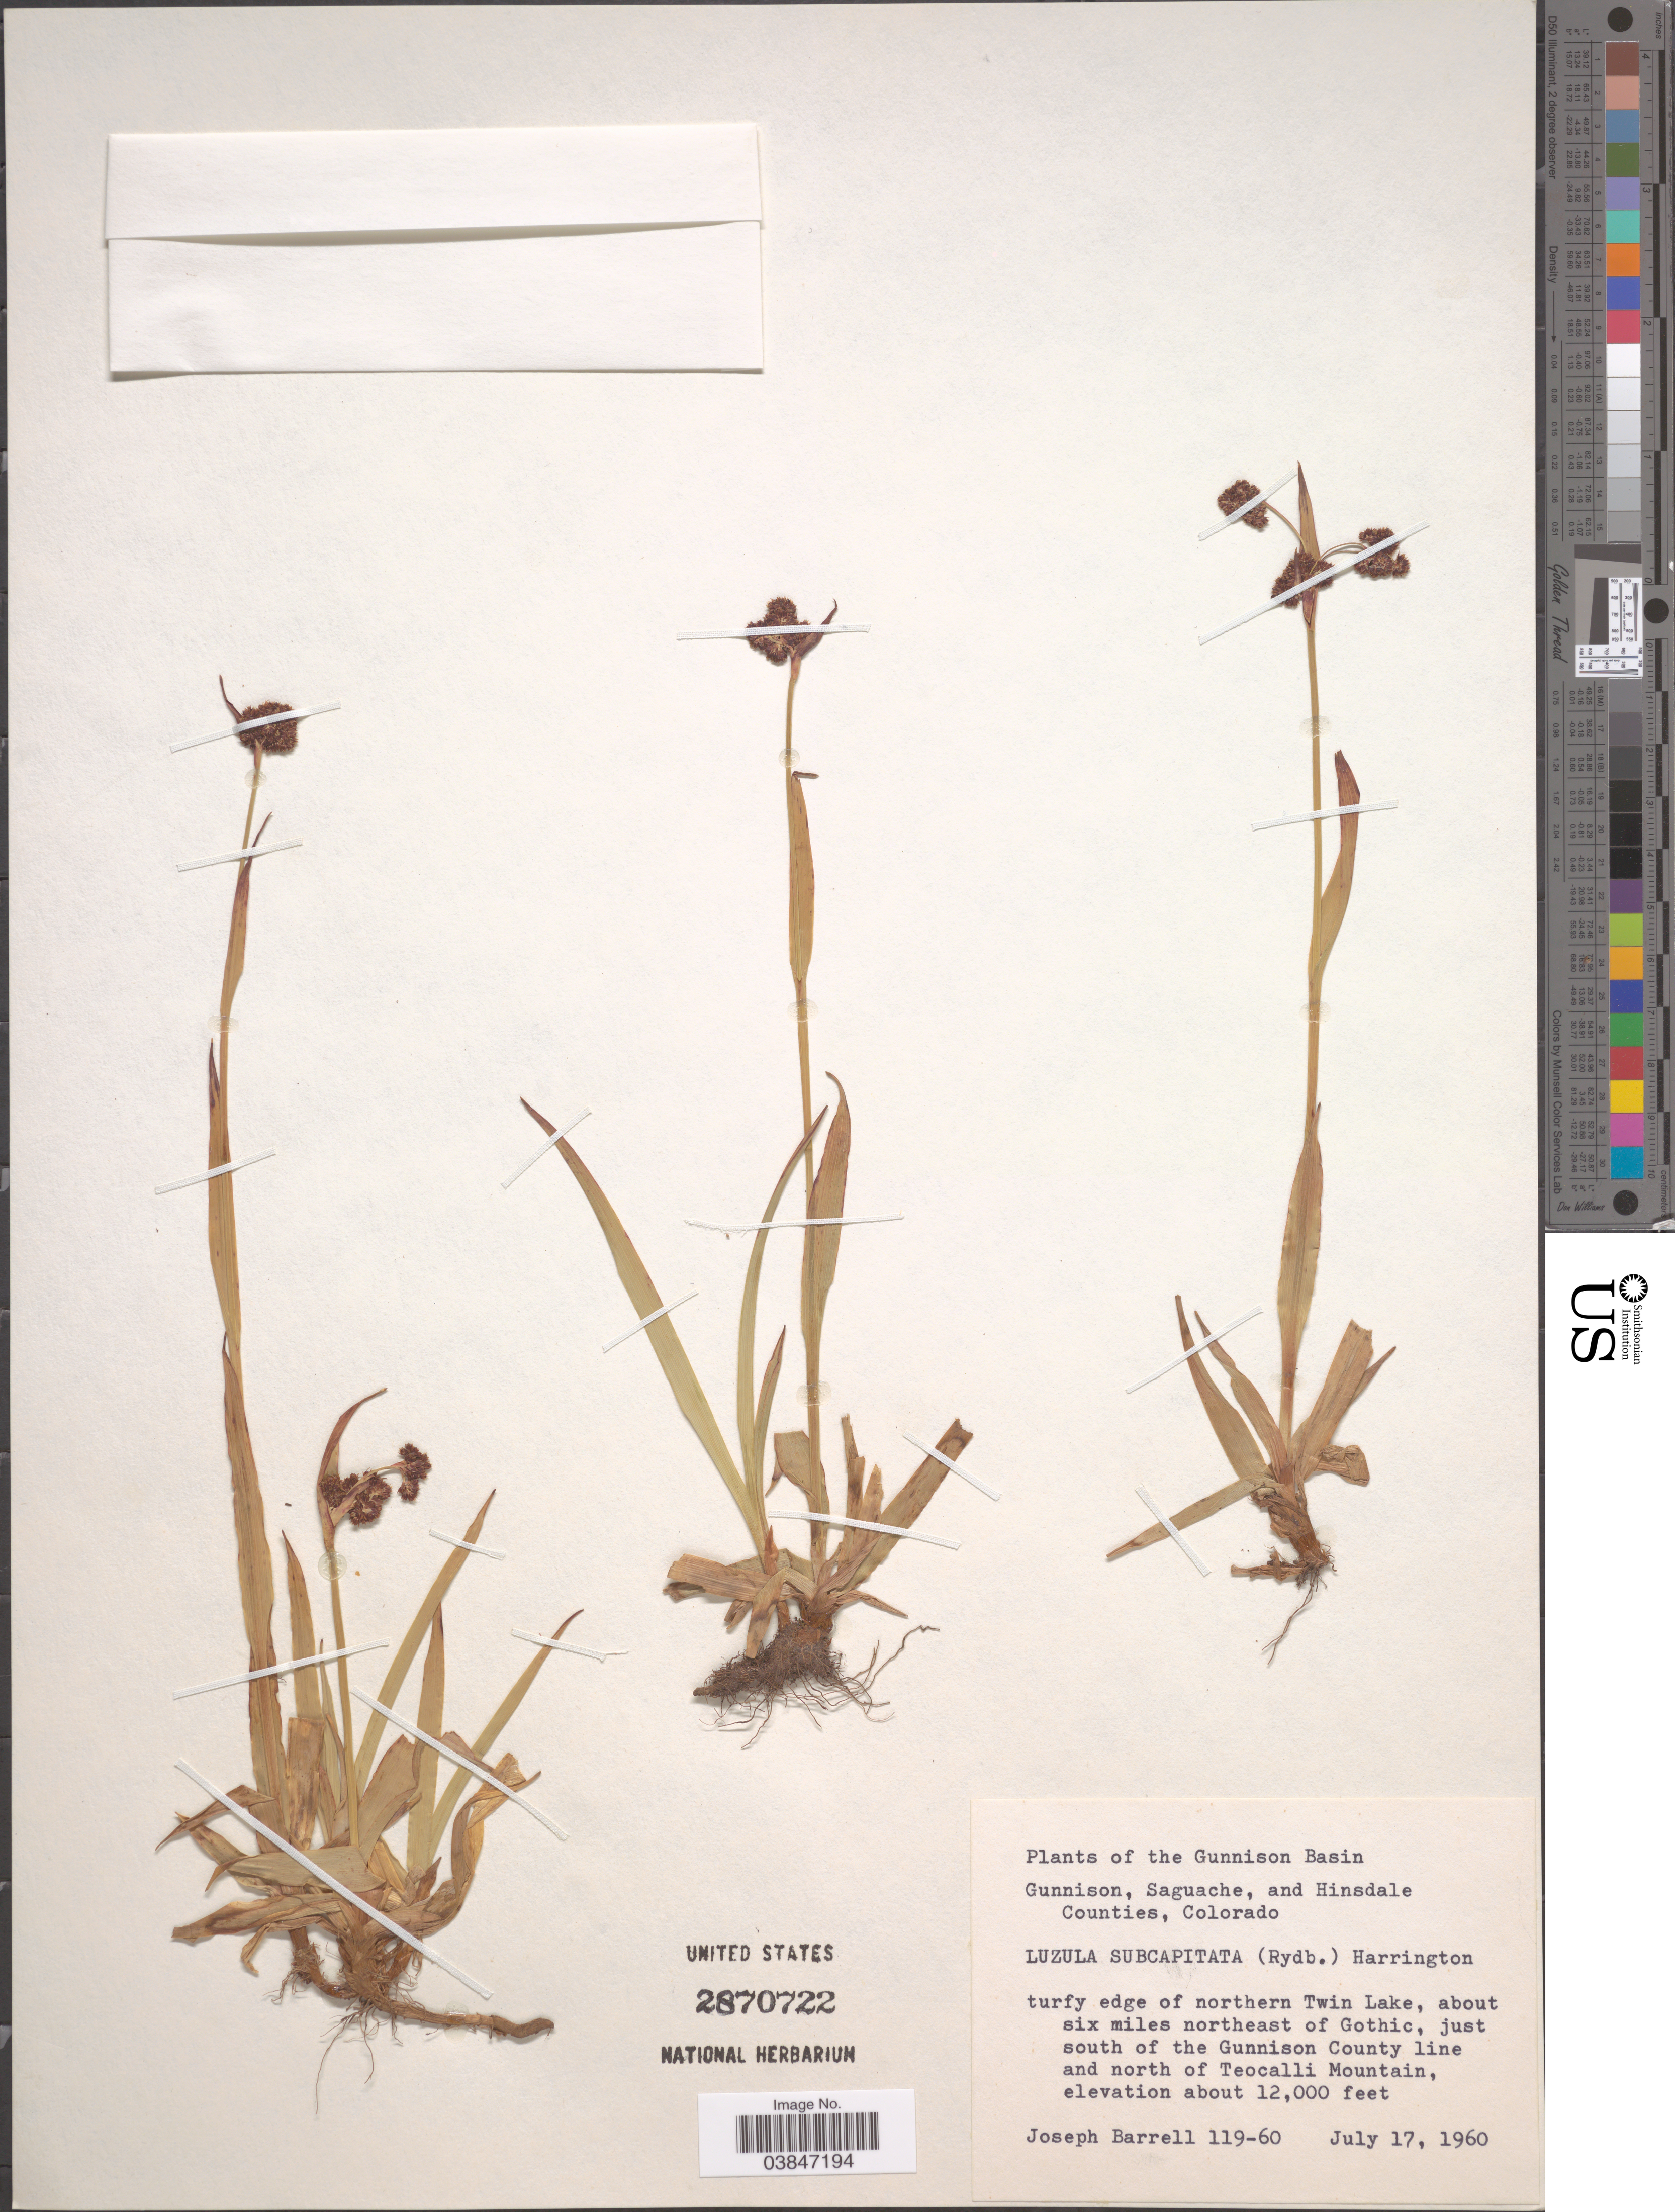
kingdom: Plantae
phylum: Tracheophyta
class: Liliopsida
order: Poales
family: Juncaceae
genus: Luzula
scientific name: Luzula subcapitata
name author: (Rydb.) H. D. Harr.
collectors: J. Barrell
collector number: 119-60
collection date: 1960-07-17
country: United States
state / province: Colorado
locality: Northern Twin Lake, about six miles northeast of Gothic, just south of the Gunnison County line and north of Teocalli Mountain.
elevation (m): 3658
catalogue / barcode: US 2870722